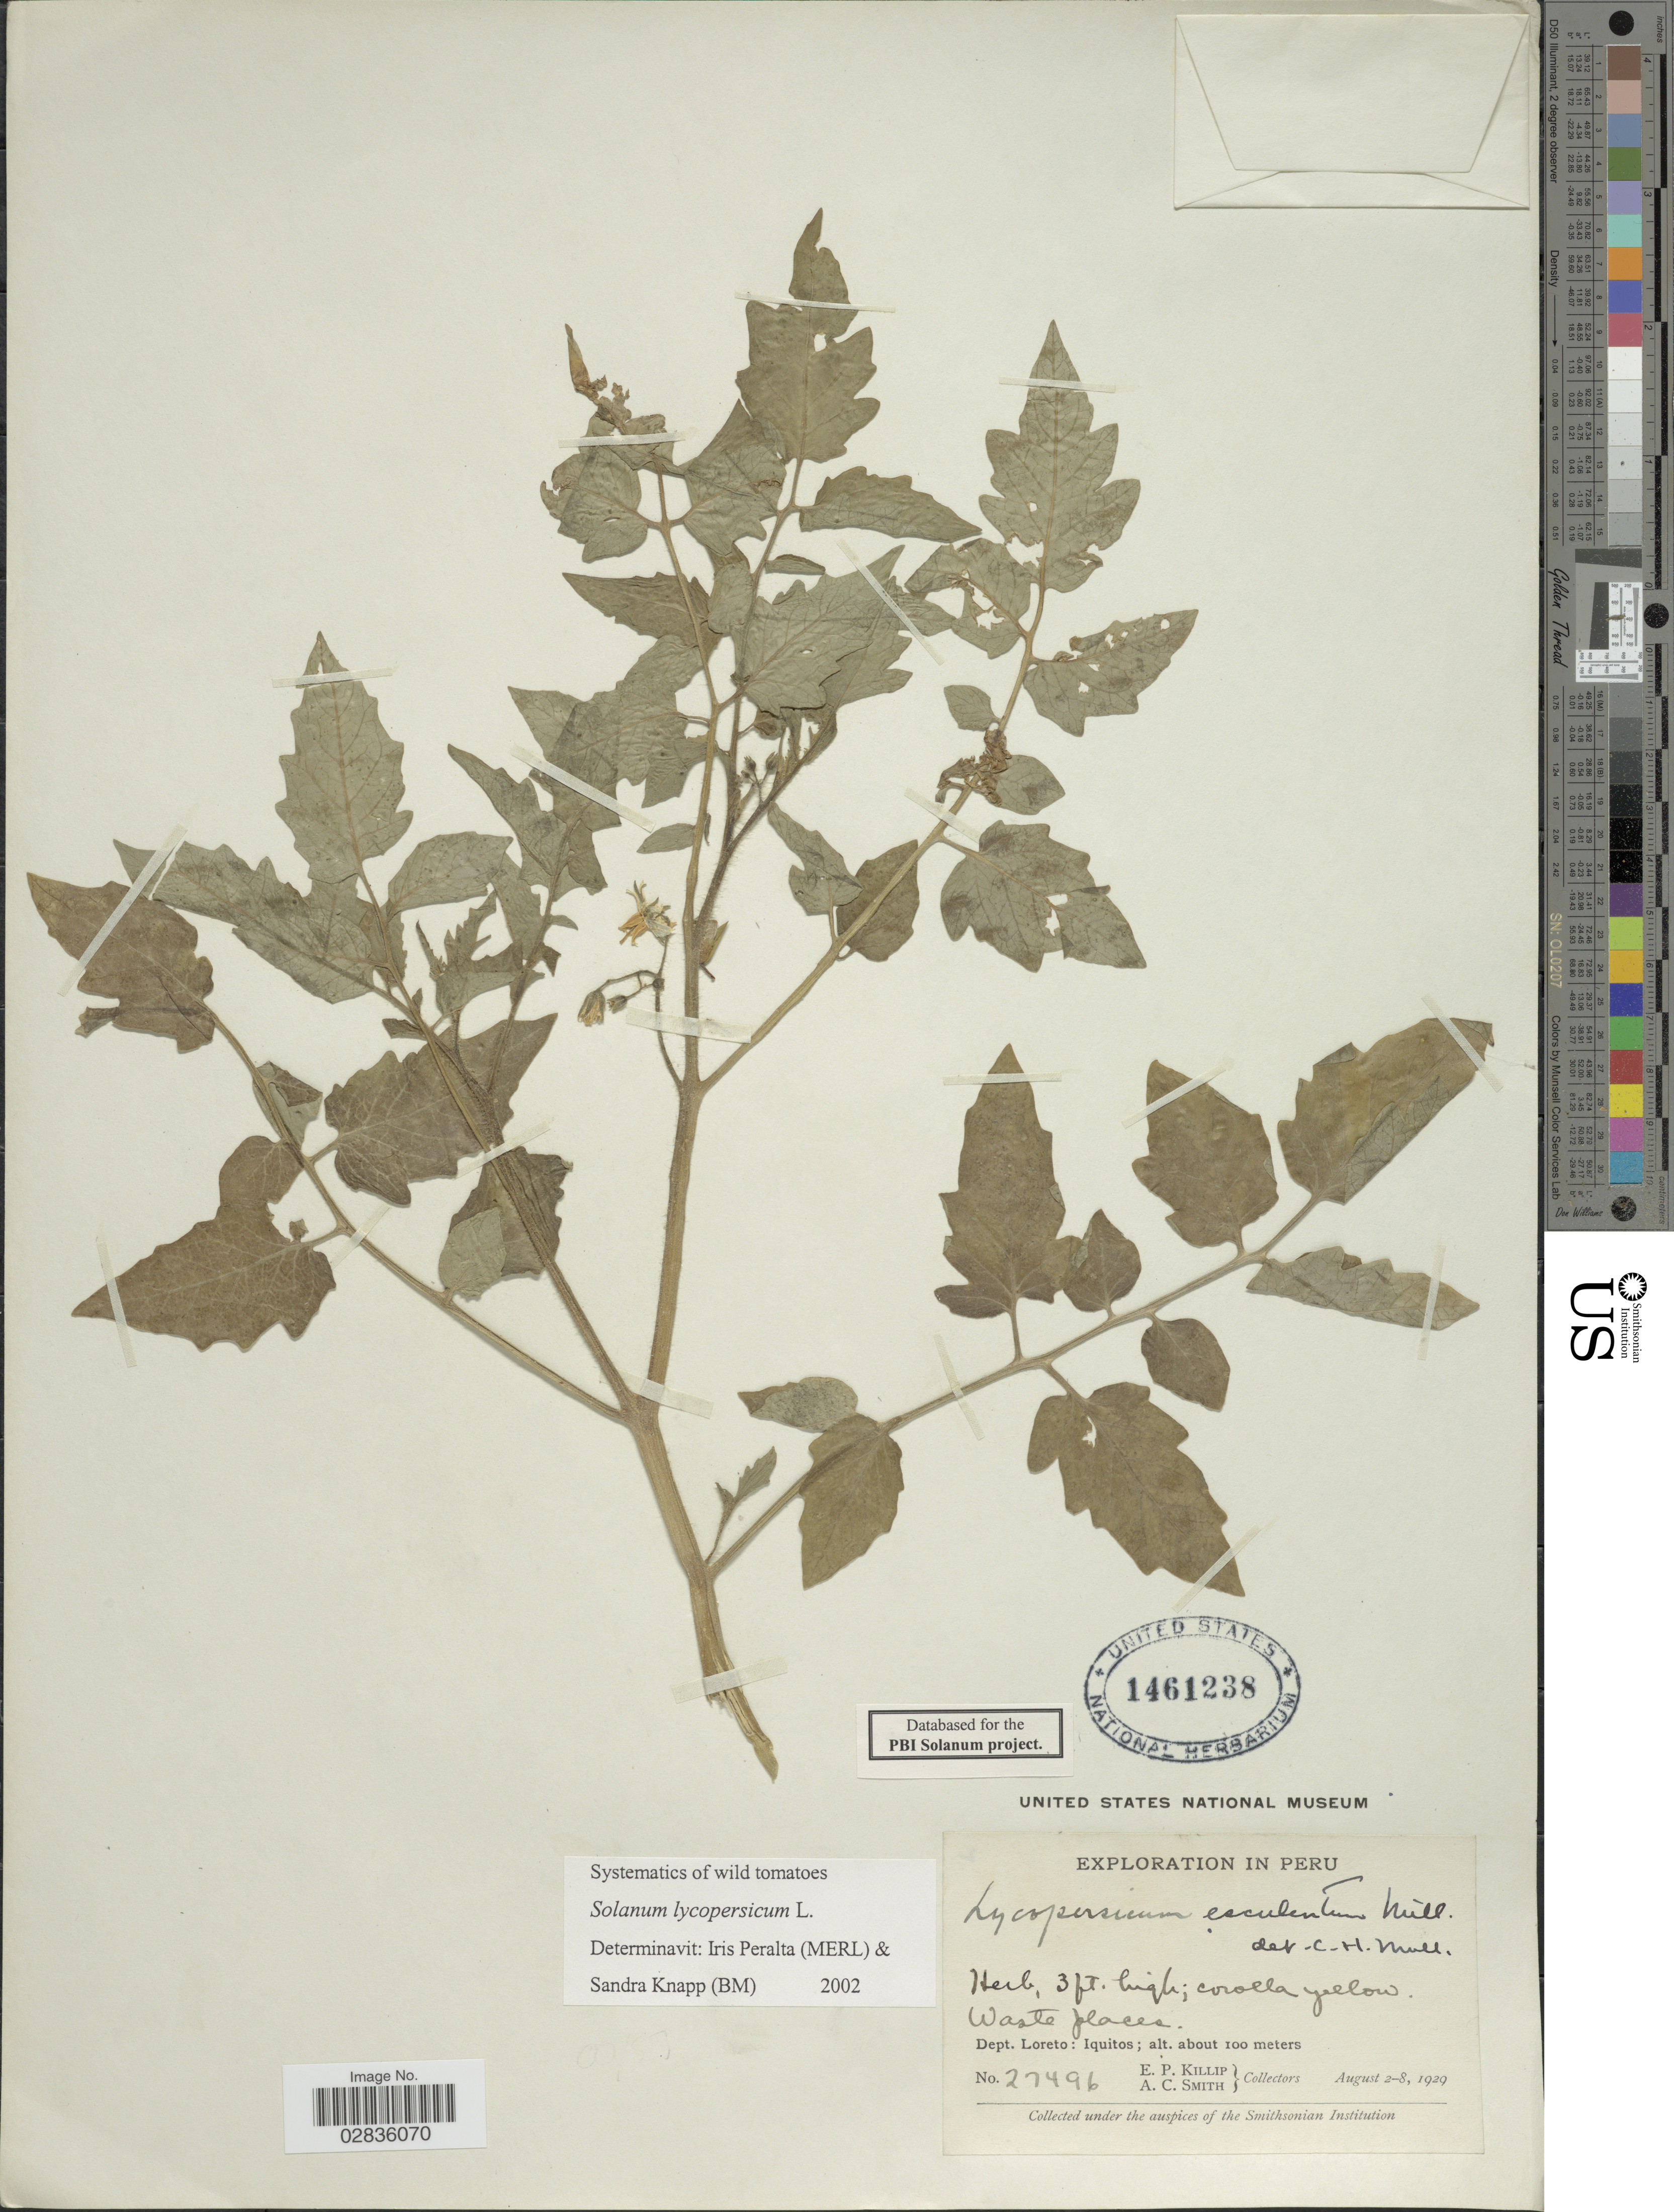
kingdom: Plantae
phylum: Tracheophyta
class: Magnoliopsida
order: Solanales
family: Solanaceae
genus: Solanum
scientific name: Solanum lycopersicum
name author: L.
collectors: E. P. Killip & A. C. Smith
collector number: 27496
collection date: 1929-08-02/1929-08-08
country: Peru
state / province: Loreto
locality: Dept. Loreto: Iquitos.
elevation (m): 100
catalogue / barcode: US 1461238